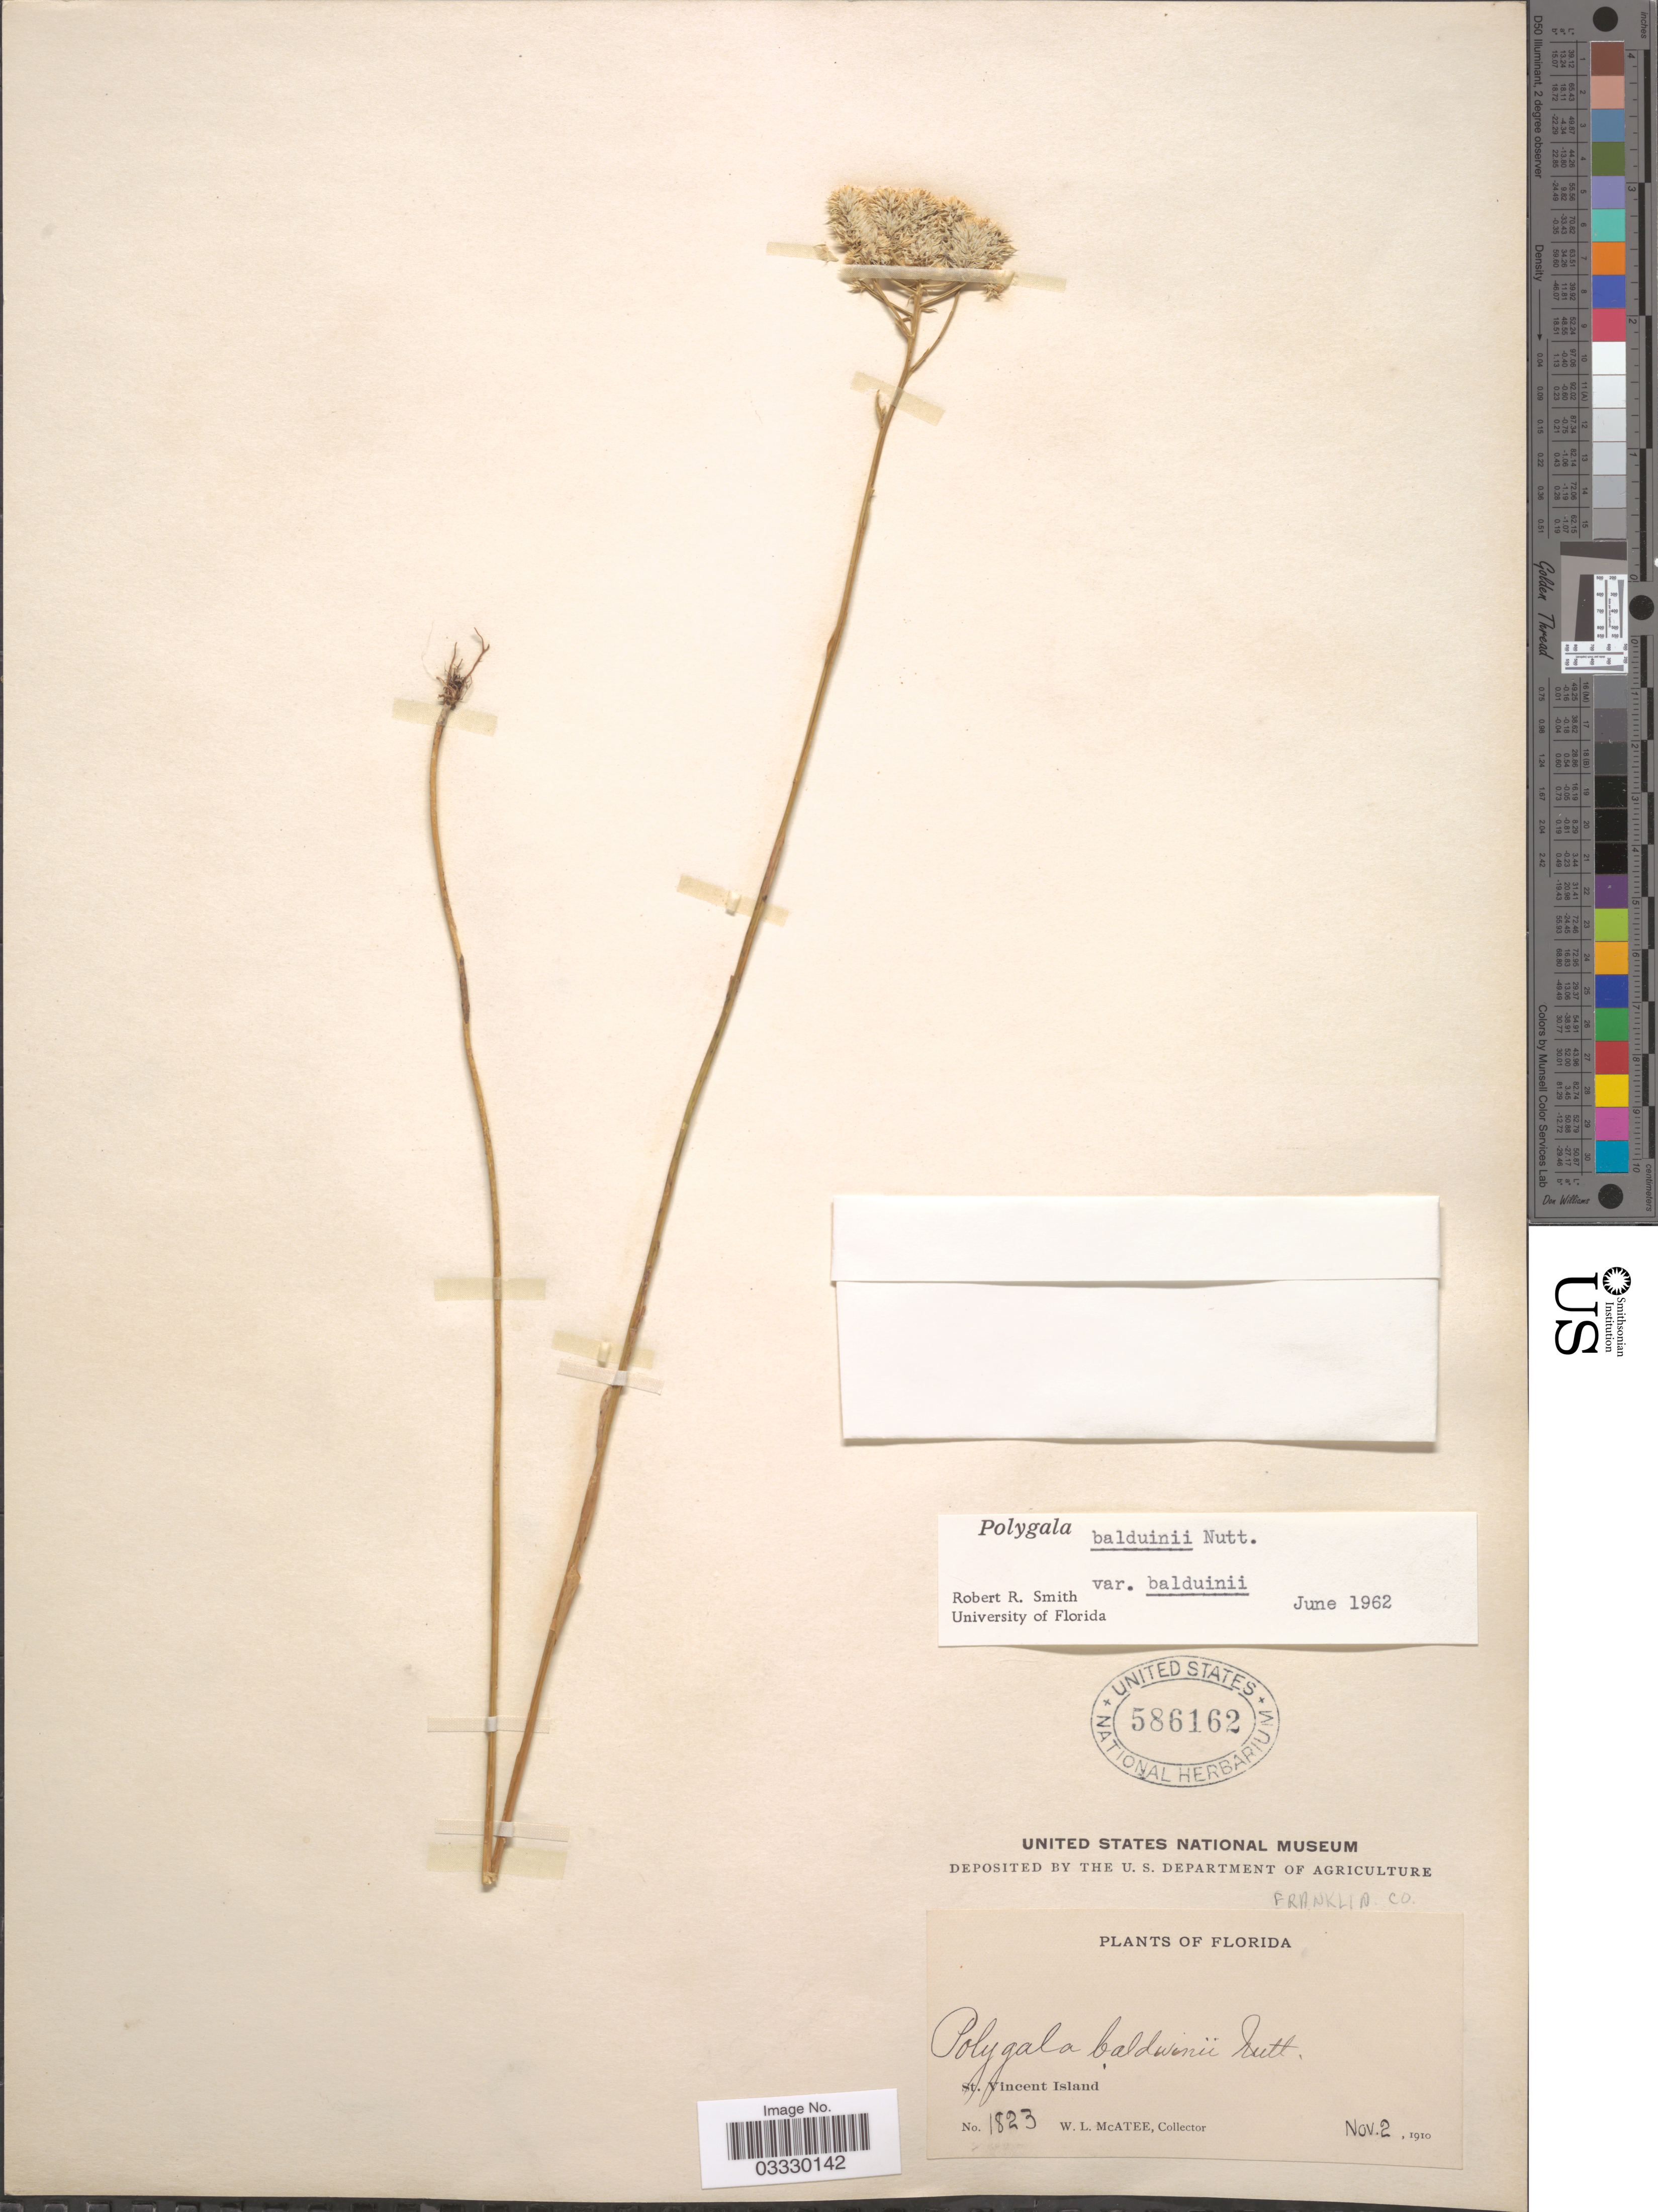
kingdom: Plantae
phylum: Tracheophyta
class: Magnoliopsida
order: Fabales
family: Polygalaceae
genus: Polygala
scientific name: Polygala balduinii var. balduinii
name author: Nutt.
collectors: W. McAtee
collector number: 1823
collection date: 1910-11-02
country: United States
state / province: Florida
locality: Franklin Co. St. Vincent Island.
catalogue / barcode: US 586162